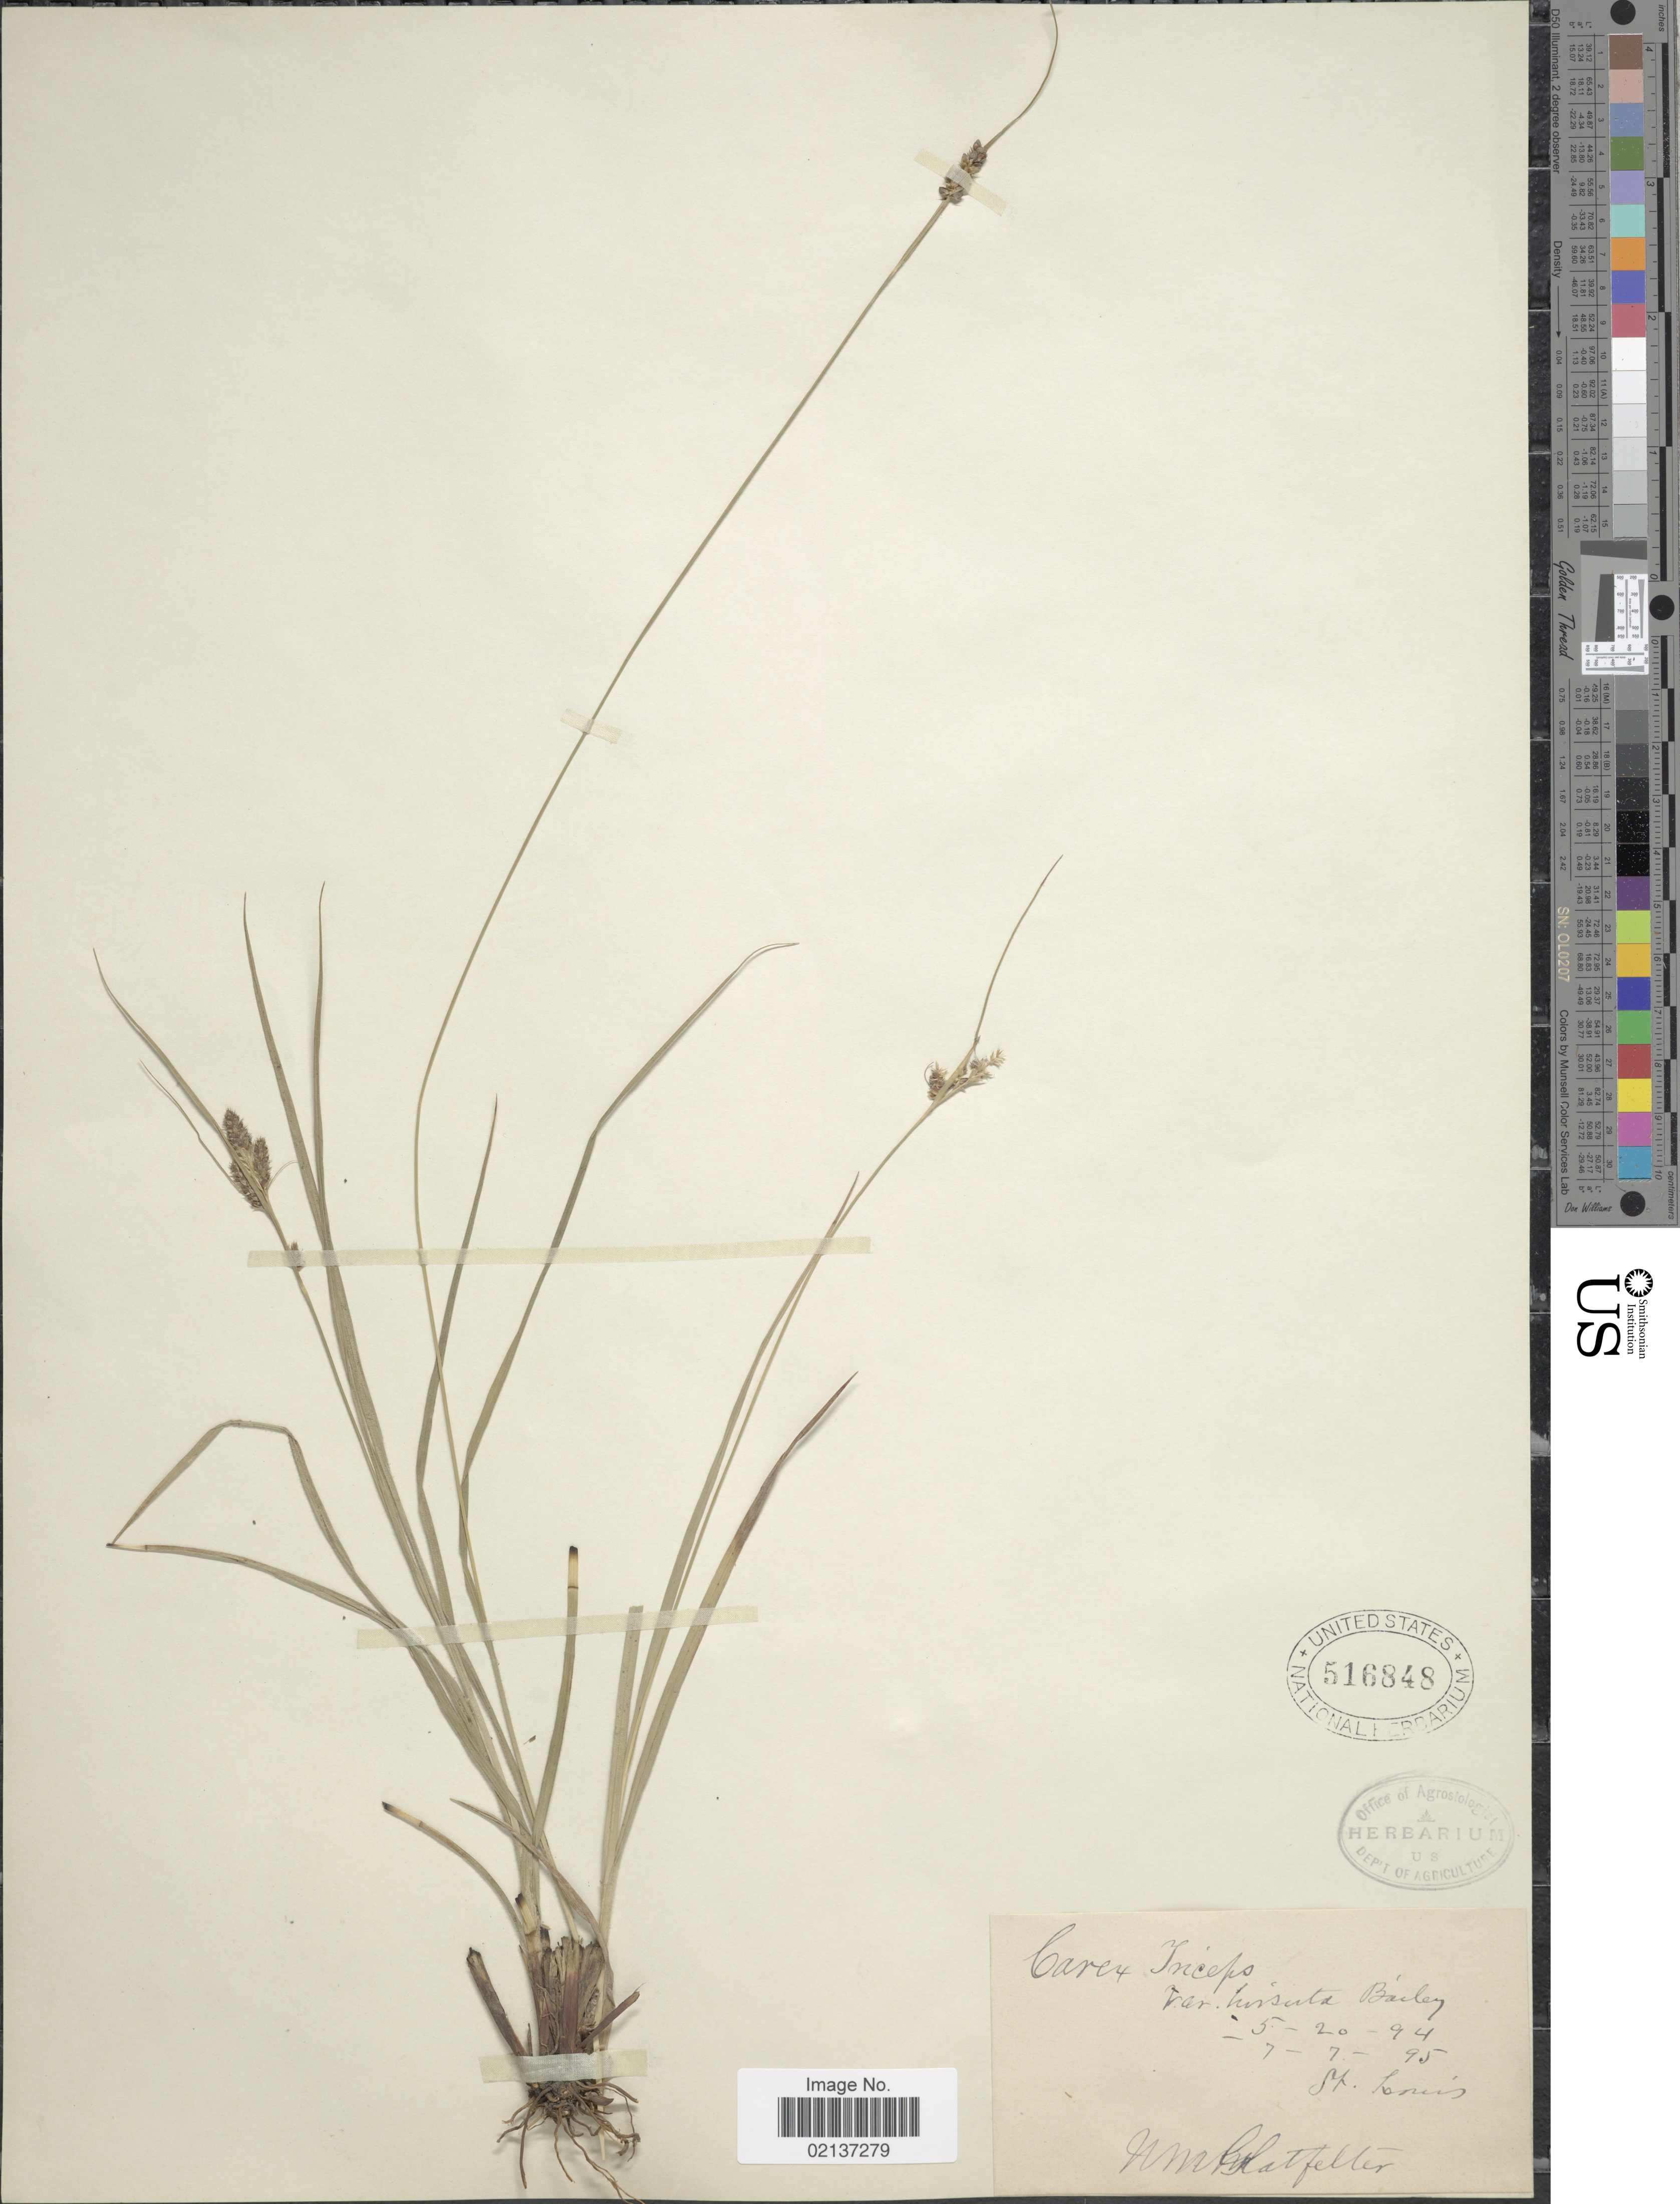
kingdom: Plantae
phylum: Tracheophyta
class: Liliopsida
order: Poales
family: Cyperaceae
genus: Carex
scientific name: Carex hirsutella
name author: Mack.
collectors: N. M. Glatfelter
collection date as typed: Transcribed d/m/y: 20/5/94 to 7/7/95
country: United States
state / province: Missouri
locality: St. Louis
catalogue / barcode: US 516848